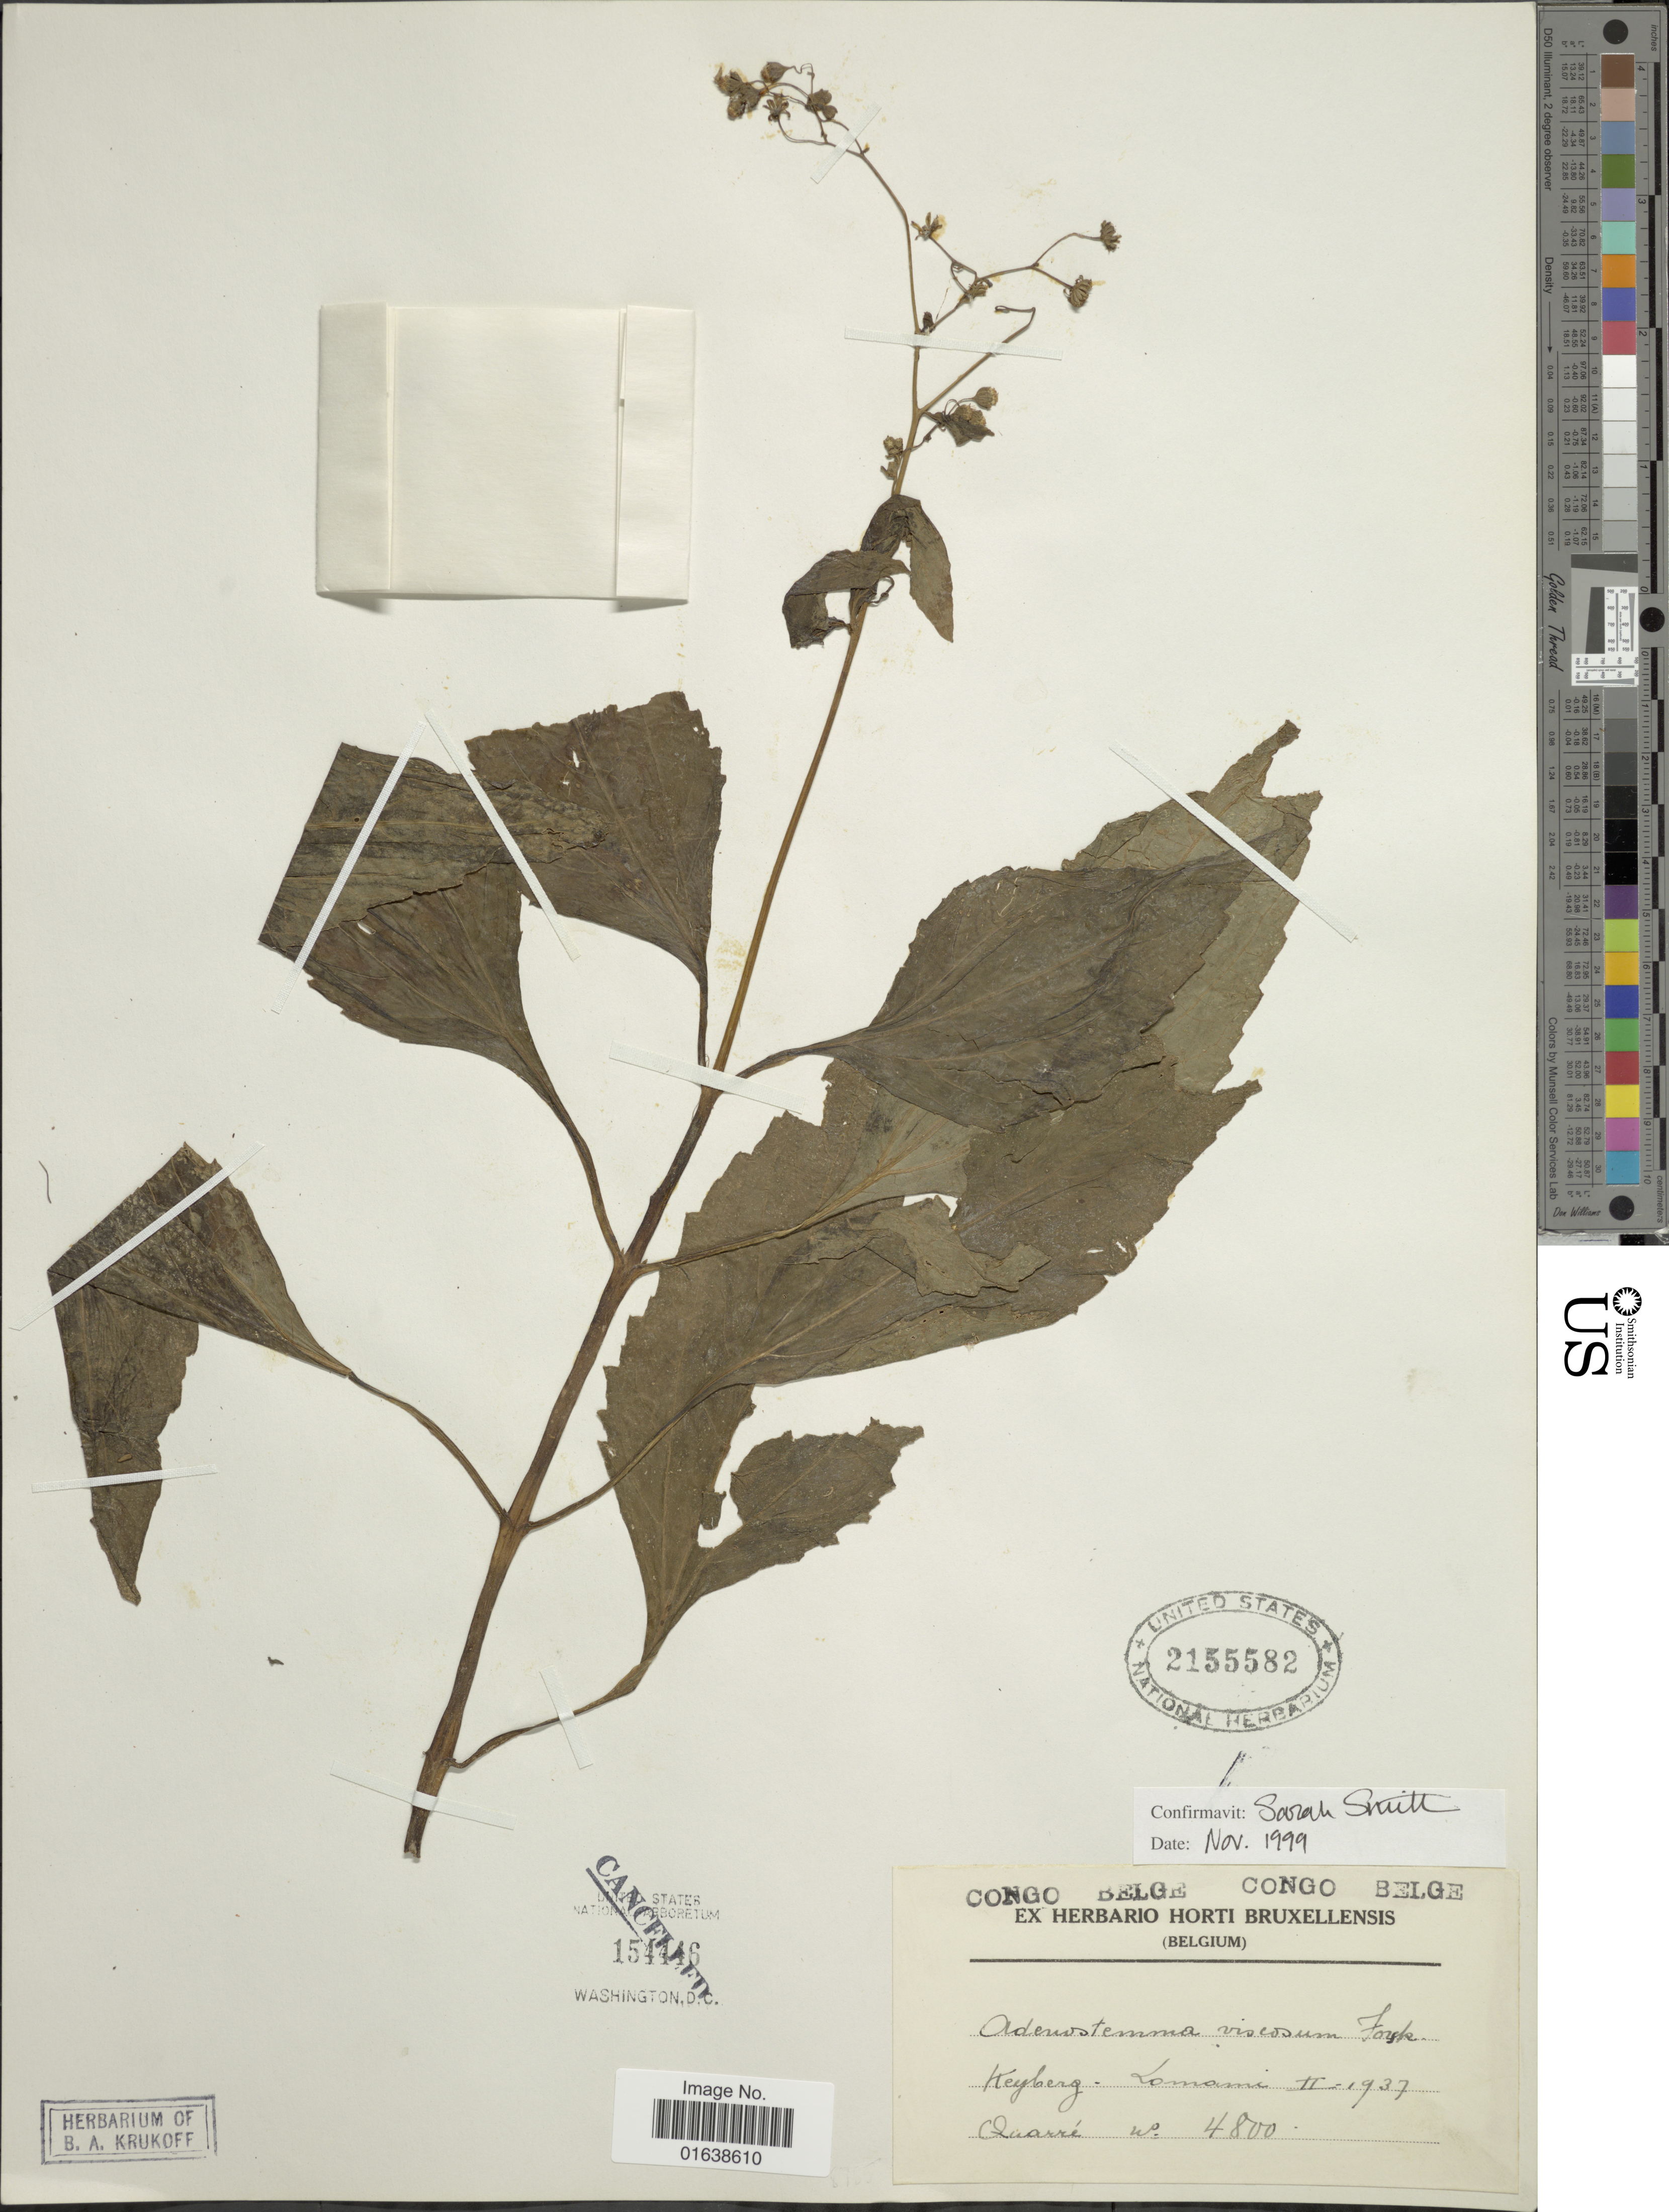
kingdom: Plantae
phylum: Tracheophyta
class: Magnoliopsida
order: Asterales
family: Asteraceae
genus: Adenostemma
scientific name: Adenostemma viscosum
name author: J.R. Forst. & G. Forst.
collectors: -. Quarre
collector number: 4800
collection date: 1937-01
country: Congo, Democratic Republic of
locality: Congo Belge. Keyberg. Lomami.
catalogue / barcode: US 2155582